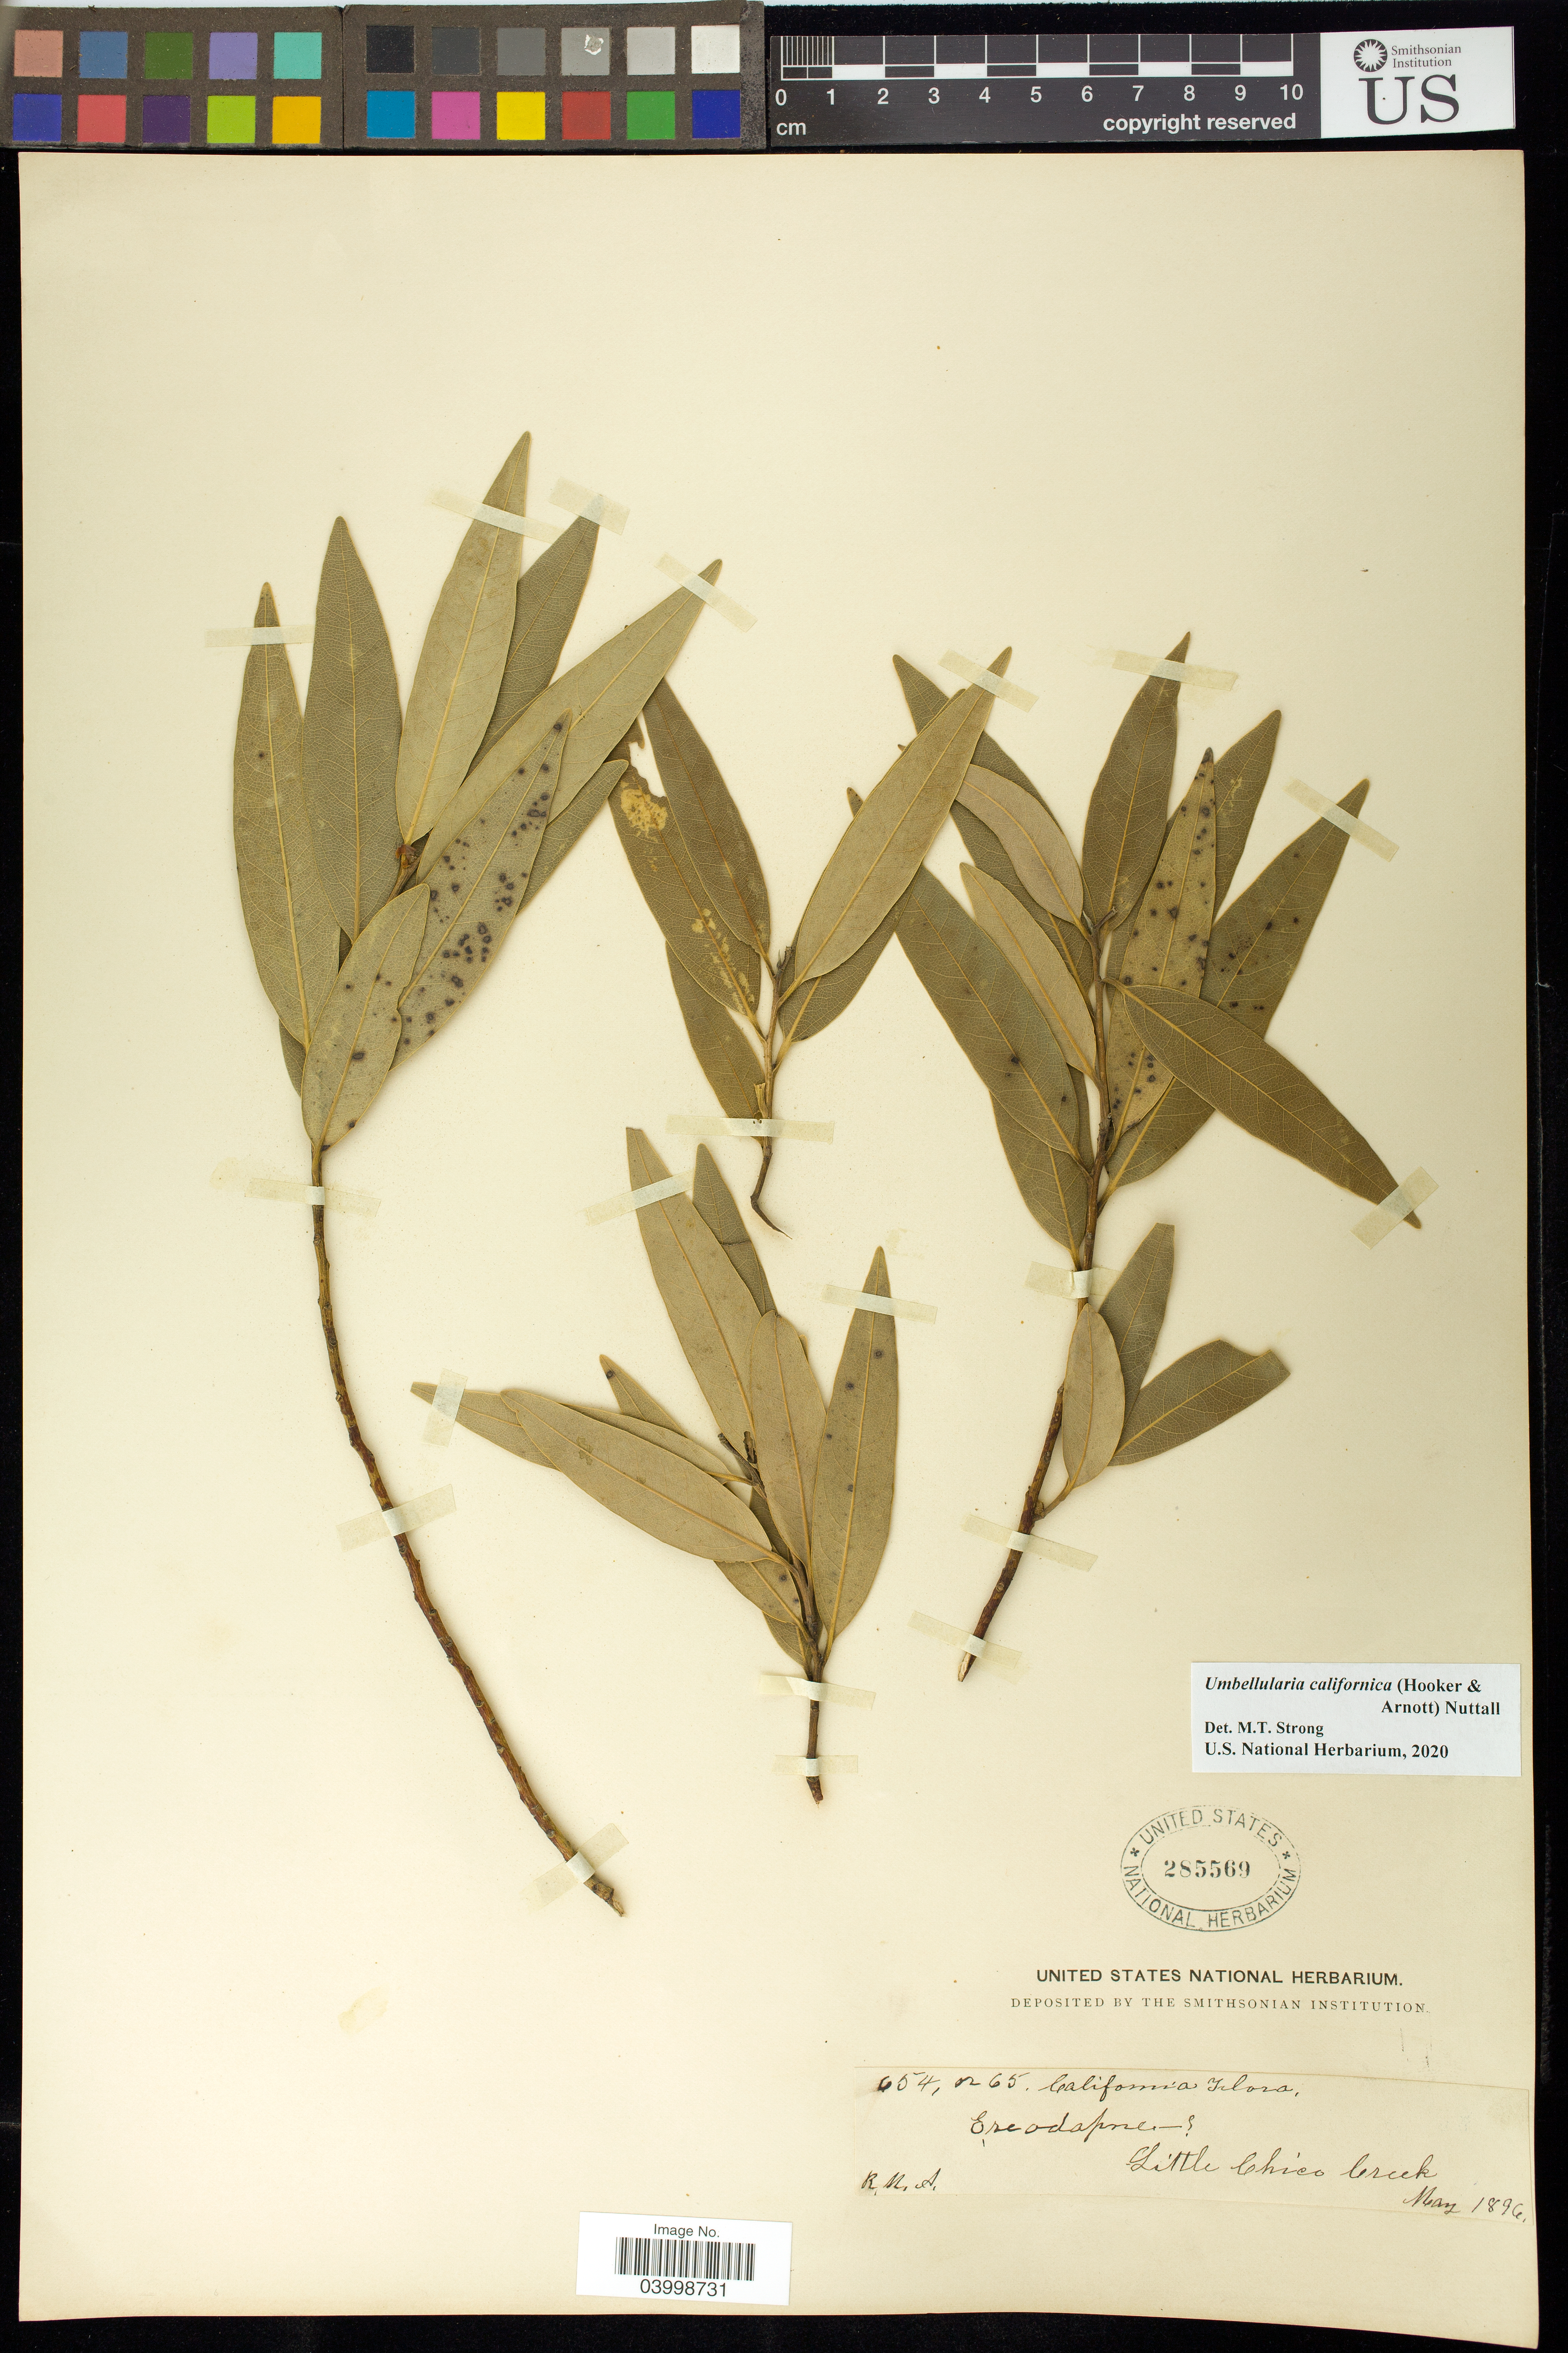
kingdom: Plantae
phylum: Tracheophyta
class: Magnoliopsida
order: Laurales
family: Lauraceae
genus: Umbellularia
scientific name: Umbellularia californica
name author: (Hook. & Arn.) Nutt.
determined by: Strong, M. T., (US), Smithsonian Institution - National Museum of Natural History (UNITED STATES)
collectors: R. Austin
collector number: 654, or 65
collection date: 1896-05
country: United States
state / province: California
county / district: Butte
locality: Little Chico Creek.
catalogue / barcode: US 285569